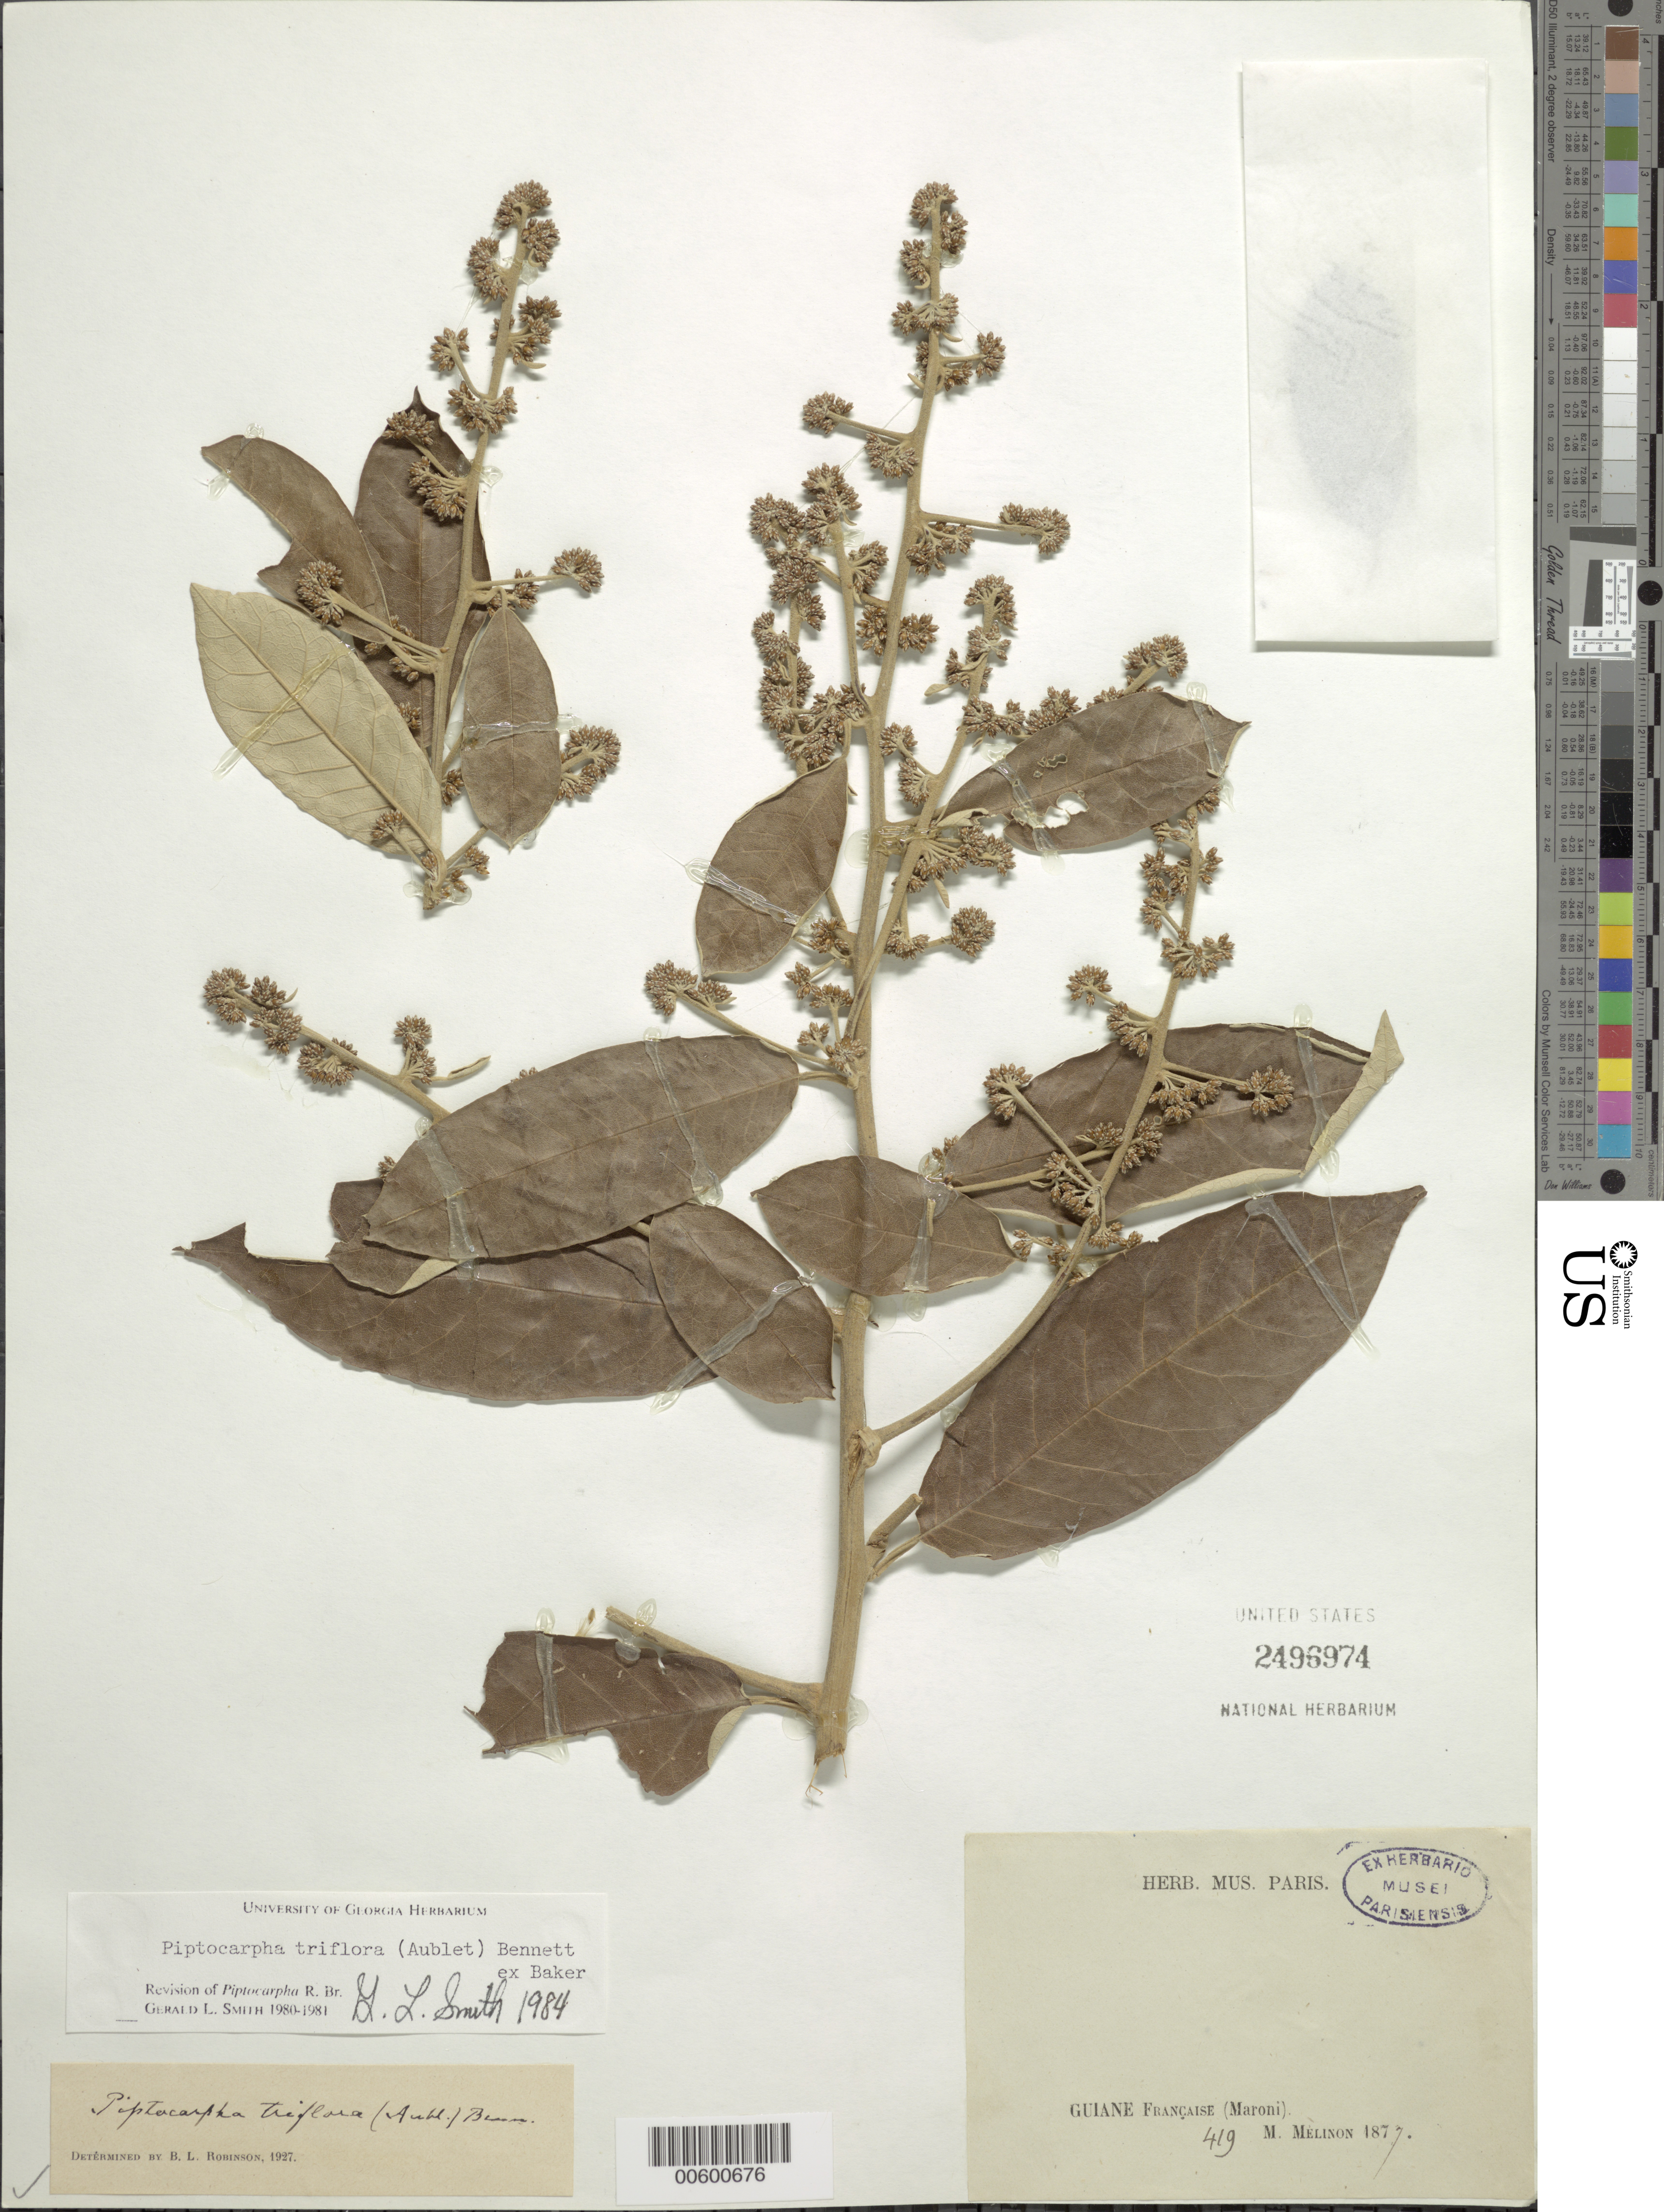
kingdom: Plantae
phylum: Tracheophyta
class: Magnoliopsida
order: Asterales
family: Asteraceae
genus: Piptocarpha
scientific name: Piptocarpha triflora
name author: (Aubl.) Benn. ex Baker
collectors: E. Mélinon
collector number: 419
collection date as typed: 1877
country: French Guiana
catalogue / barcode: US 2496974